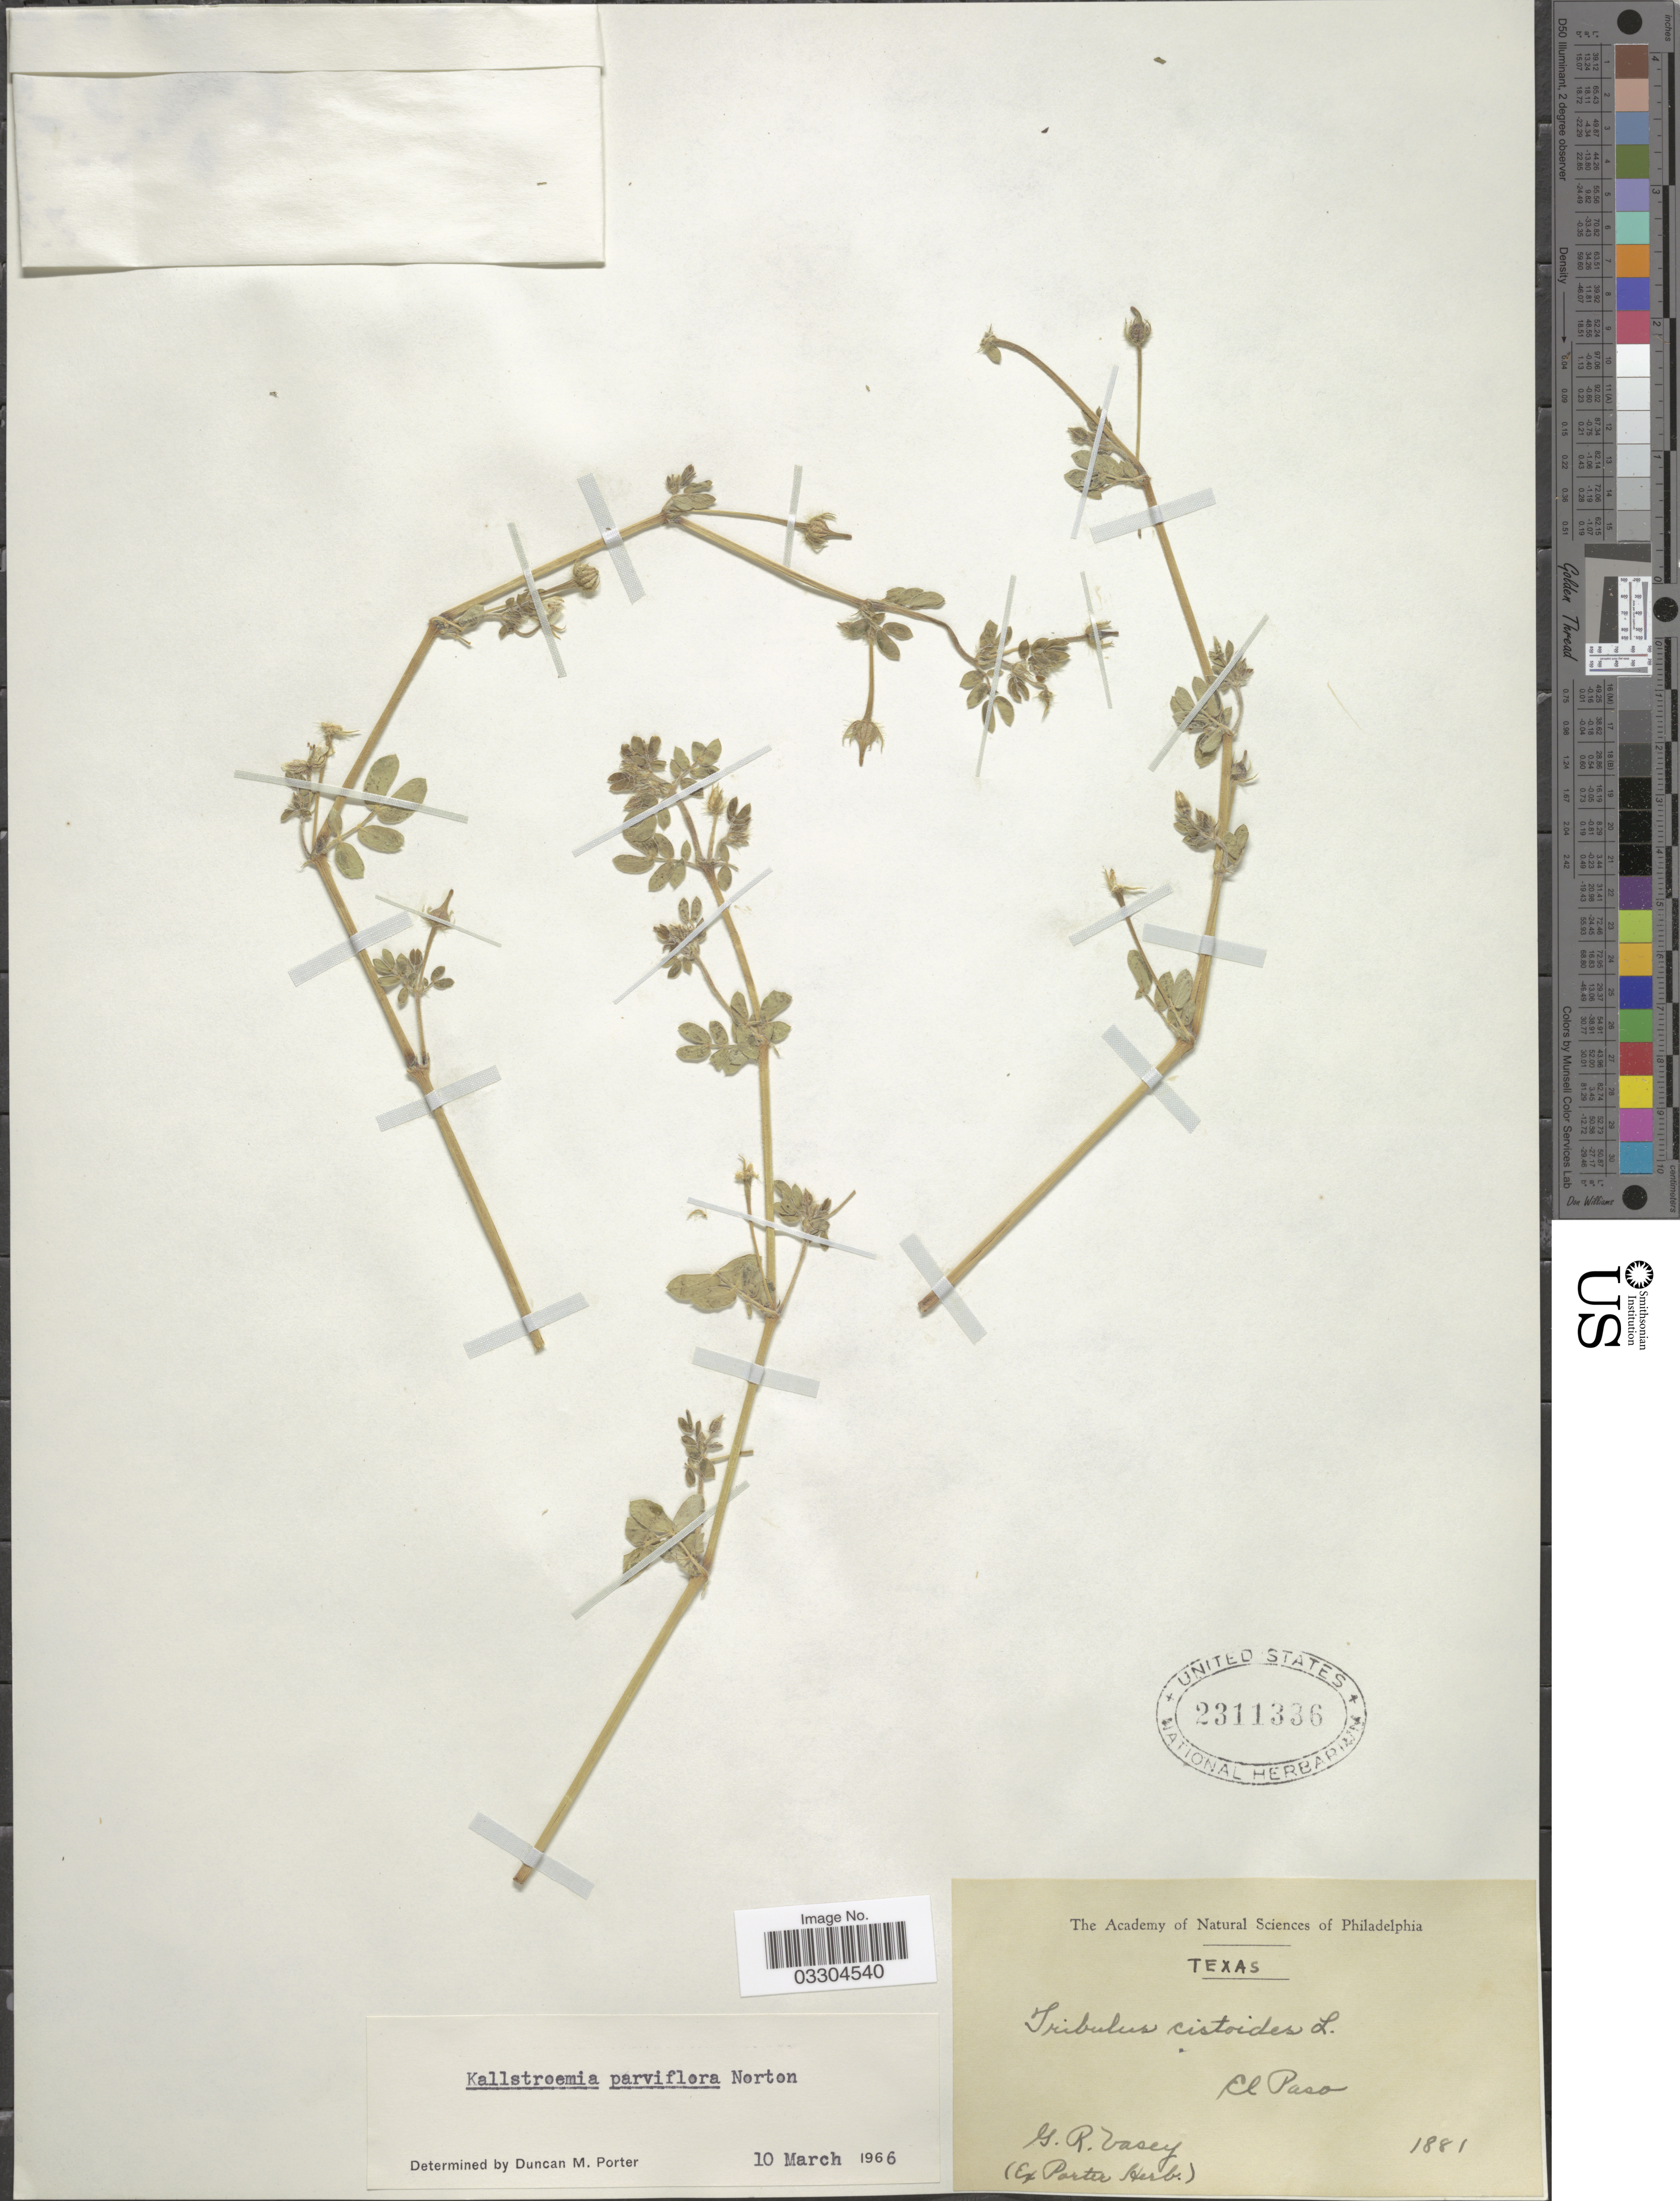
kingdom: Plantae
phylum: Tracheophyta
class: Magnoliopsida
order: Zygophyllales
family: Zygophyllaceae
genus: Kallstroemia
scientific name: Kallstroemia parviflora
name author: Norton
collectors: G. R. Vasey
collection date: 1881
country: United States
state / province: Texas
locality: El Paso.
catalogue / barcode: US 2311336